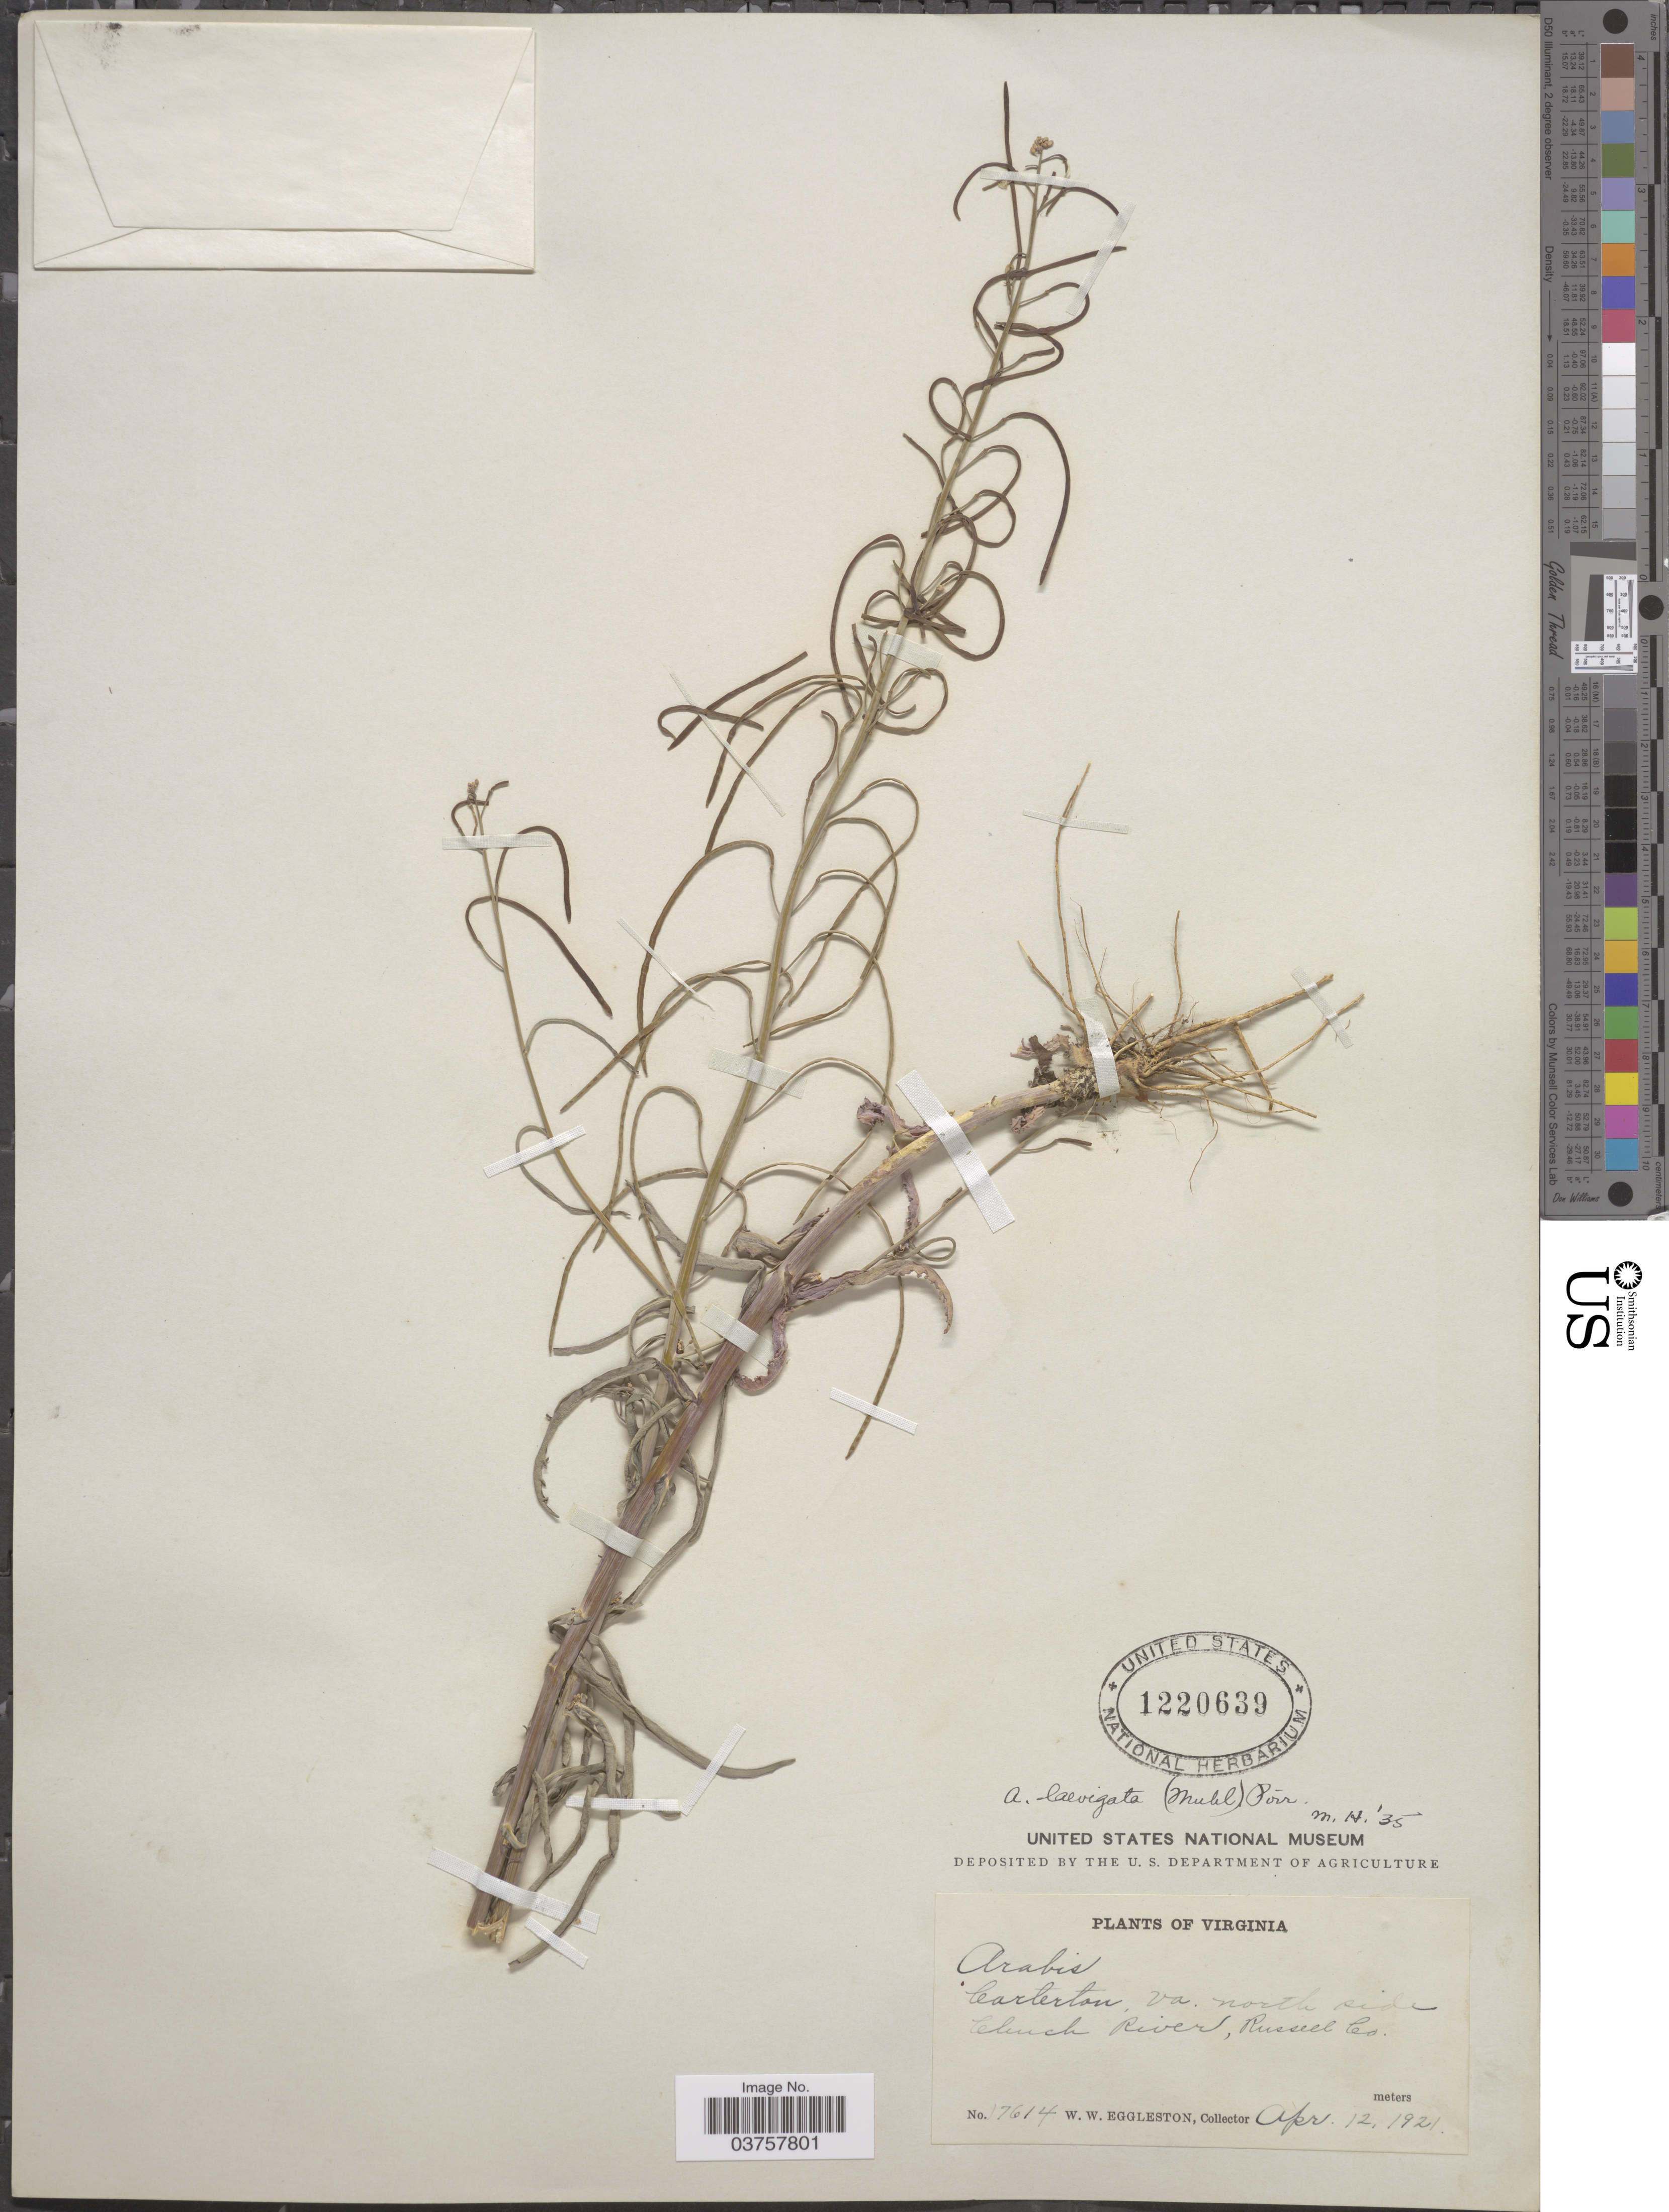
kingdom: Plantae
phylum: Tracheophyta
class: Magnoliopsida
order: Brassicales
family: Brassicaceae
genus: Arabis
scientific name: Arabis laevigata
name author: (Muhl. ex Willd.) Poir.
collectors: W. W. Eggleston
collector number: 17614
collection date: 1921-04-12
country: United States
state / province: Virginia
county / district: Russell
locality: Carterton, va. north side Clinch River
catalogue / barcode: US 1220639